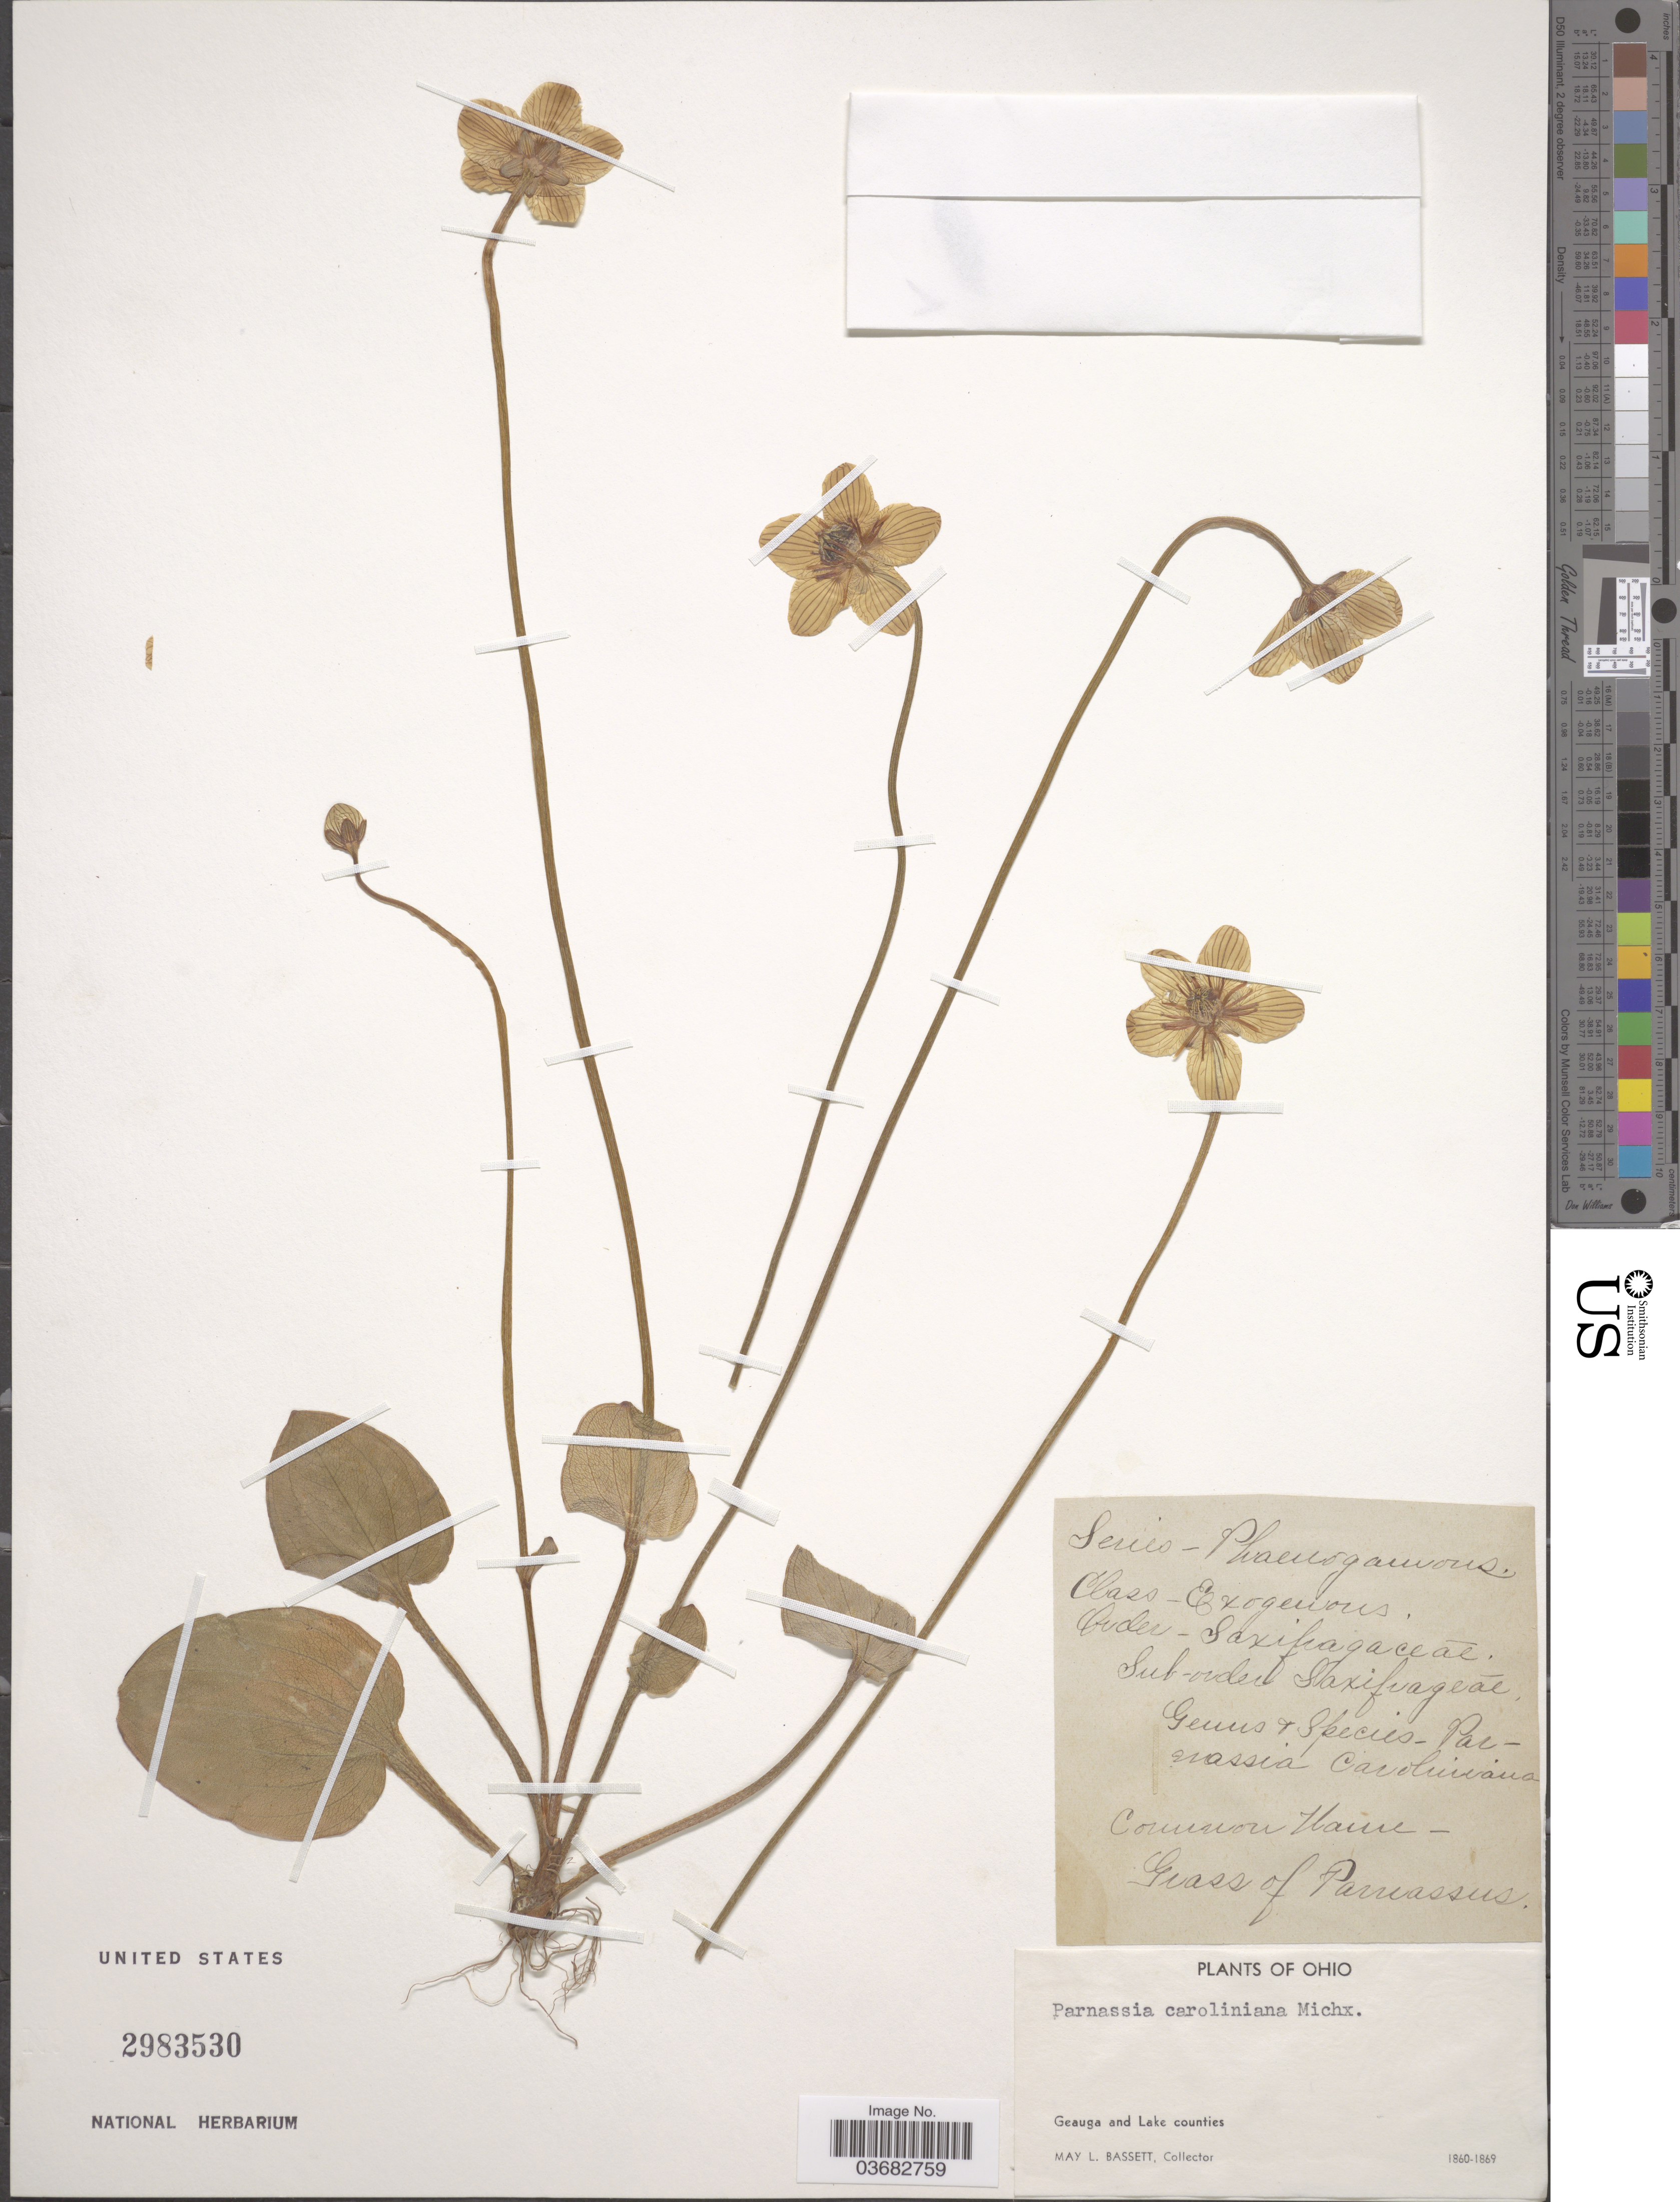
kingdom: Plantae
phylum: Tracheophyta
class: Magnoliopsida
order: Celastrales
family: Parnassiaceae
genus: Parnassia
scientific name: Parnassia parviflora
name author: DC.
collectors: M. L. Bassett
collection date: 1860/1869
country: United States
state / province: Ohio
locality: Geauga and Lake counties.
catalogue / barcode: US 2983530